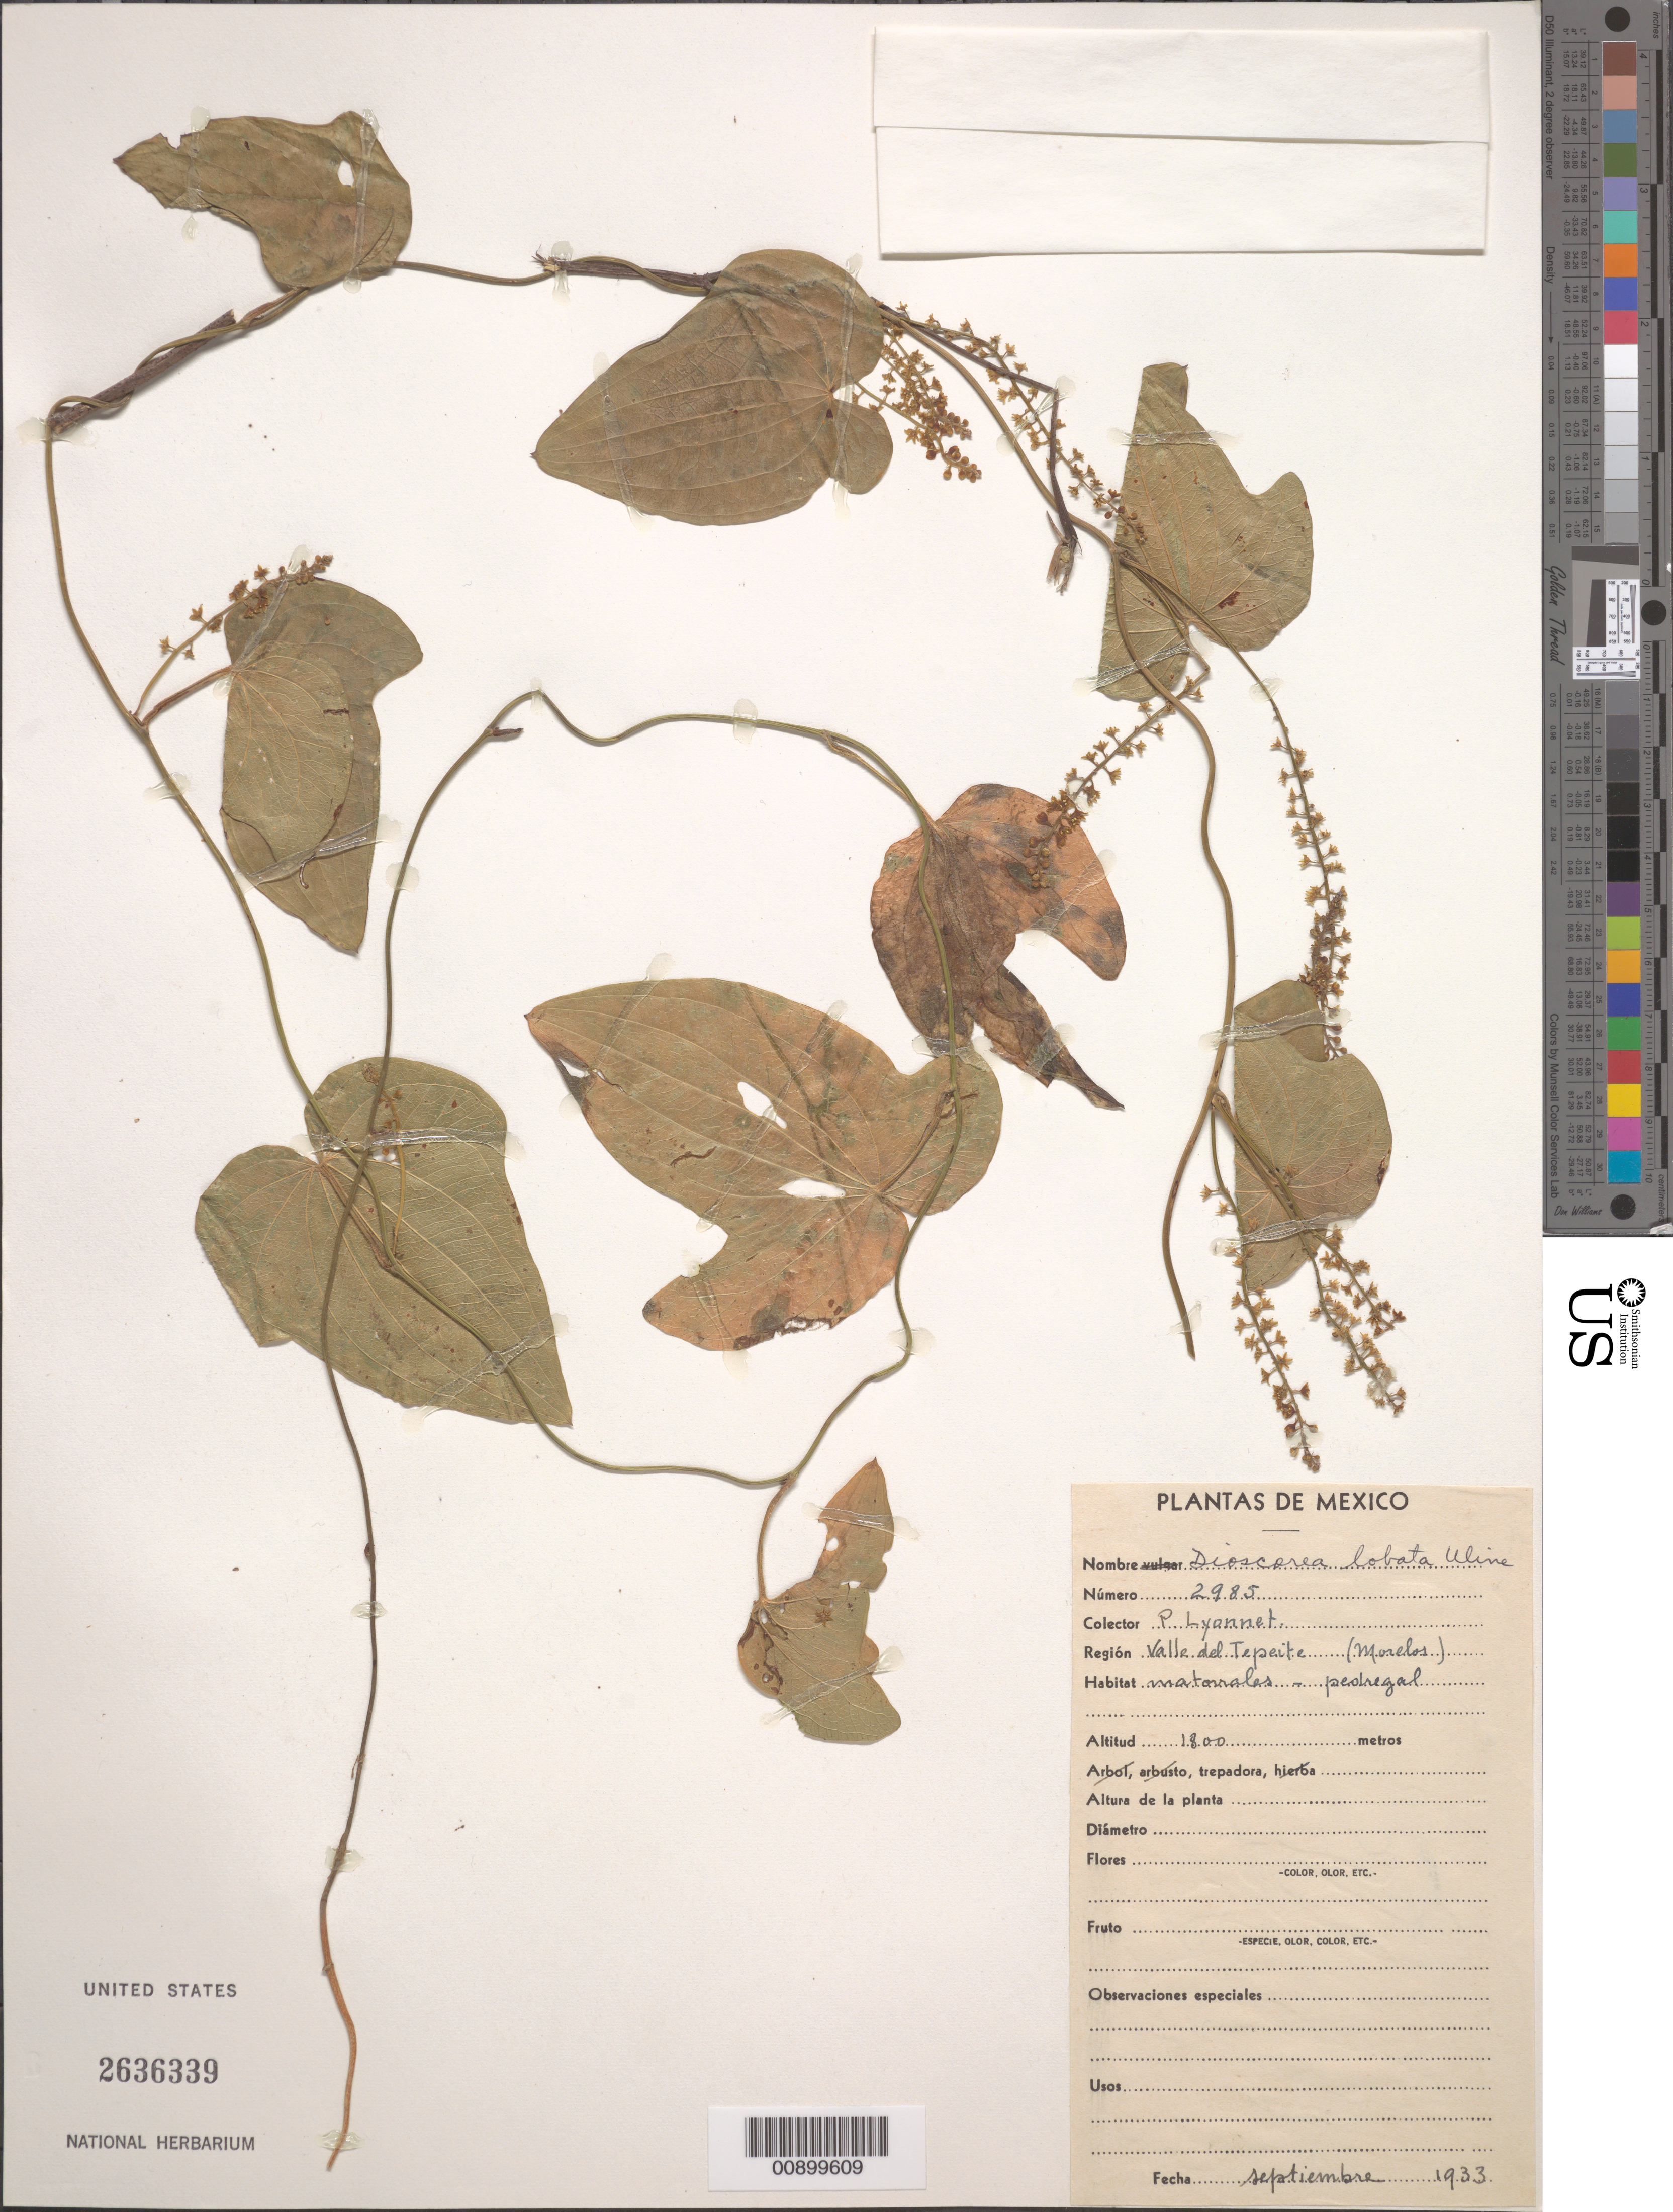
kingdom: Plantae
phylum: Tracheophyta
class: Liliopsida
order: Dioscoreales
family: Dioscoreaceae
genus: Dioscorea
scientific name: Dioscorea lobata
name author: Uline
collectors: Bro. E. Lyonnet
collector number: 2985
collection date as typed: Sep 1933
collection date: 1933-09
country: Mexico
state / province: Morelos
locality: Valle del Tepeite, Morelos.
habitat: Matorrales- pedregal.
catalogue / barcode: US 2636339